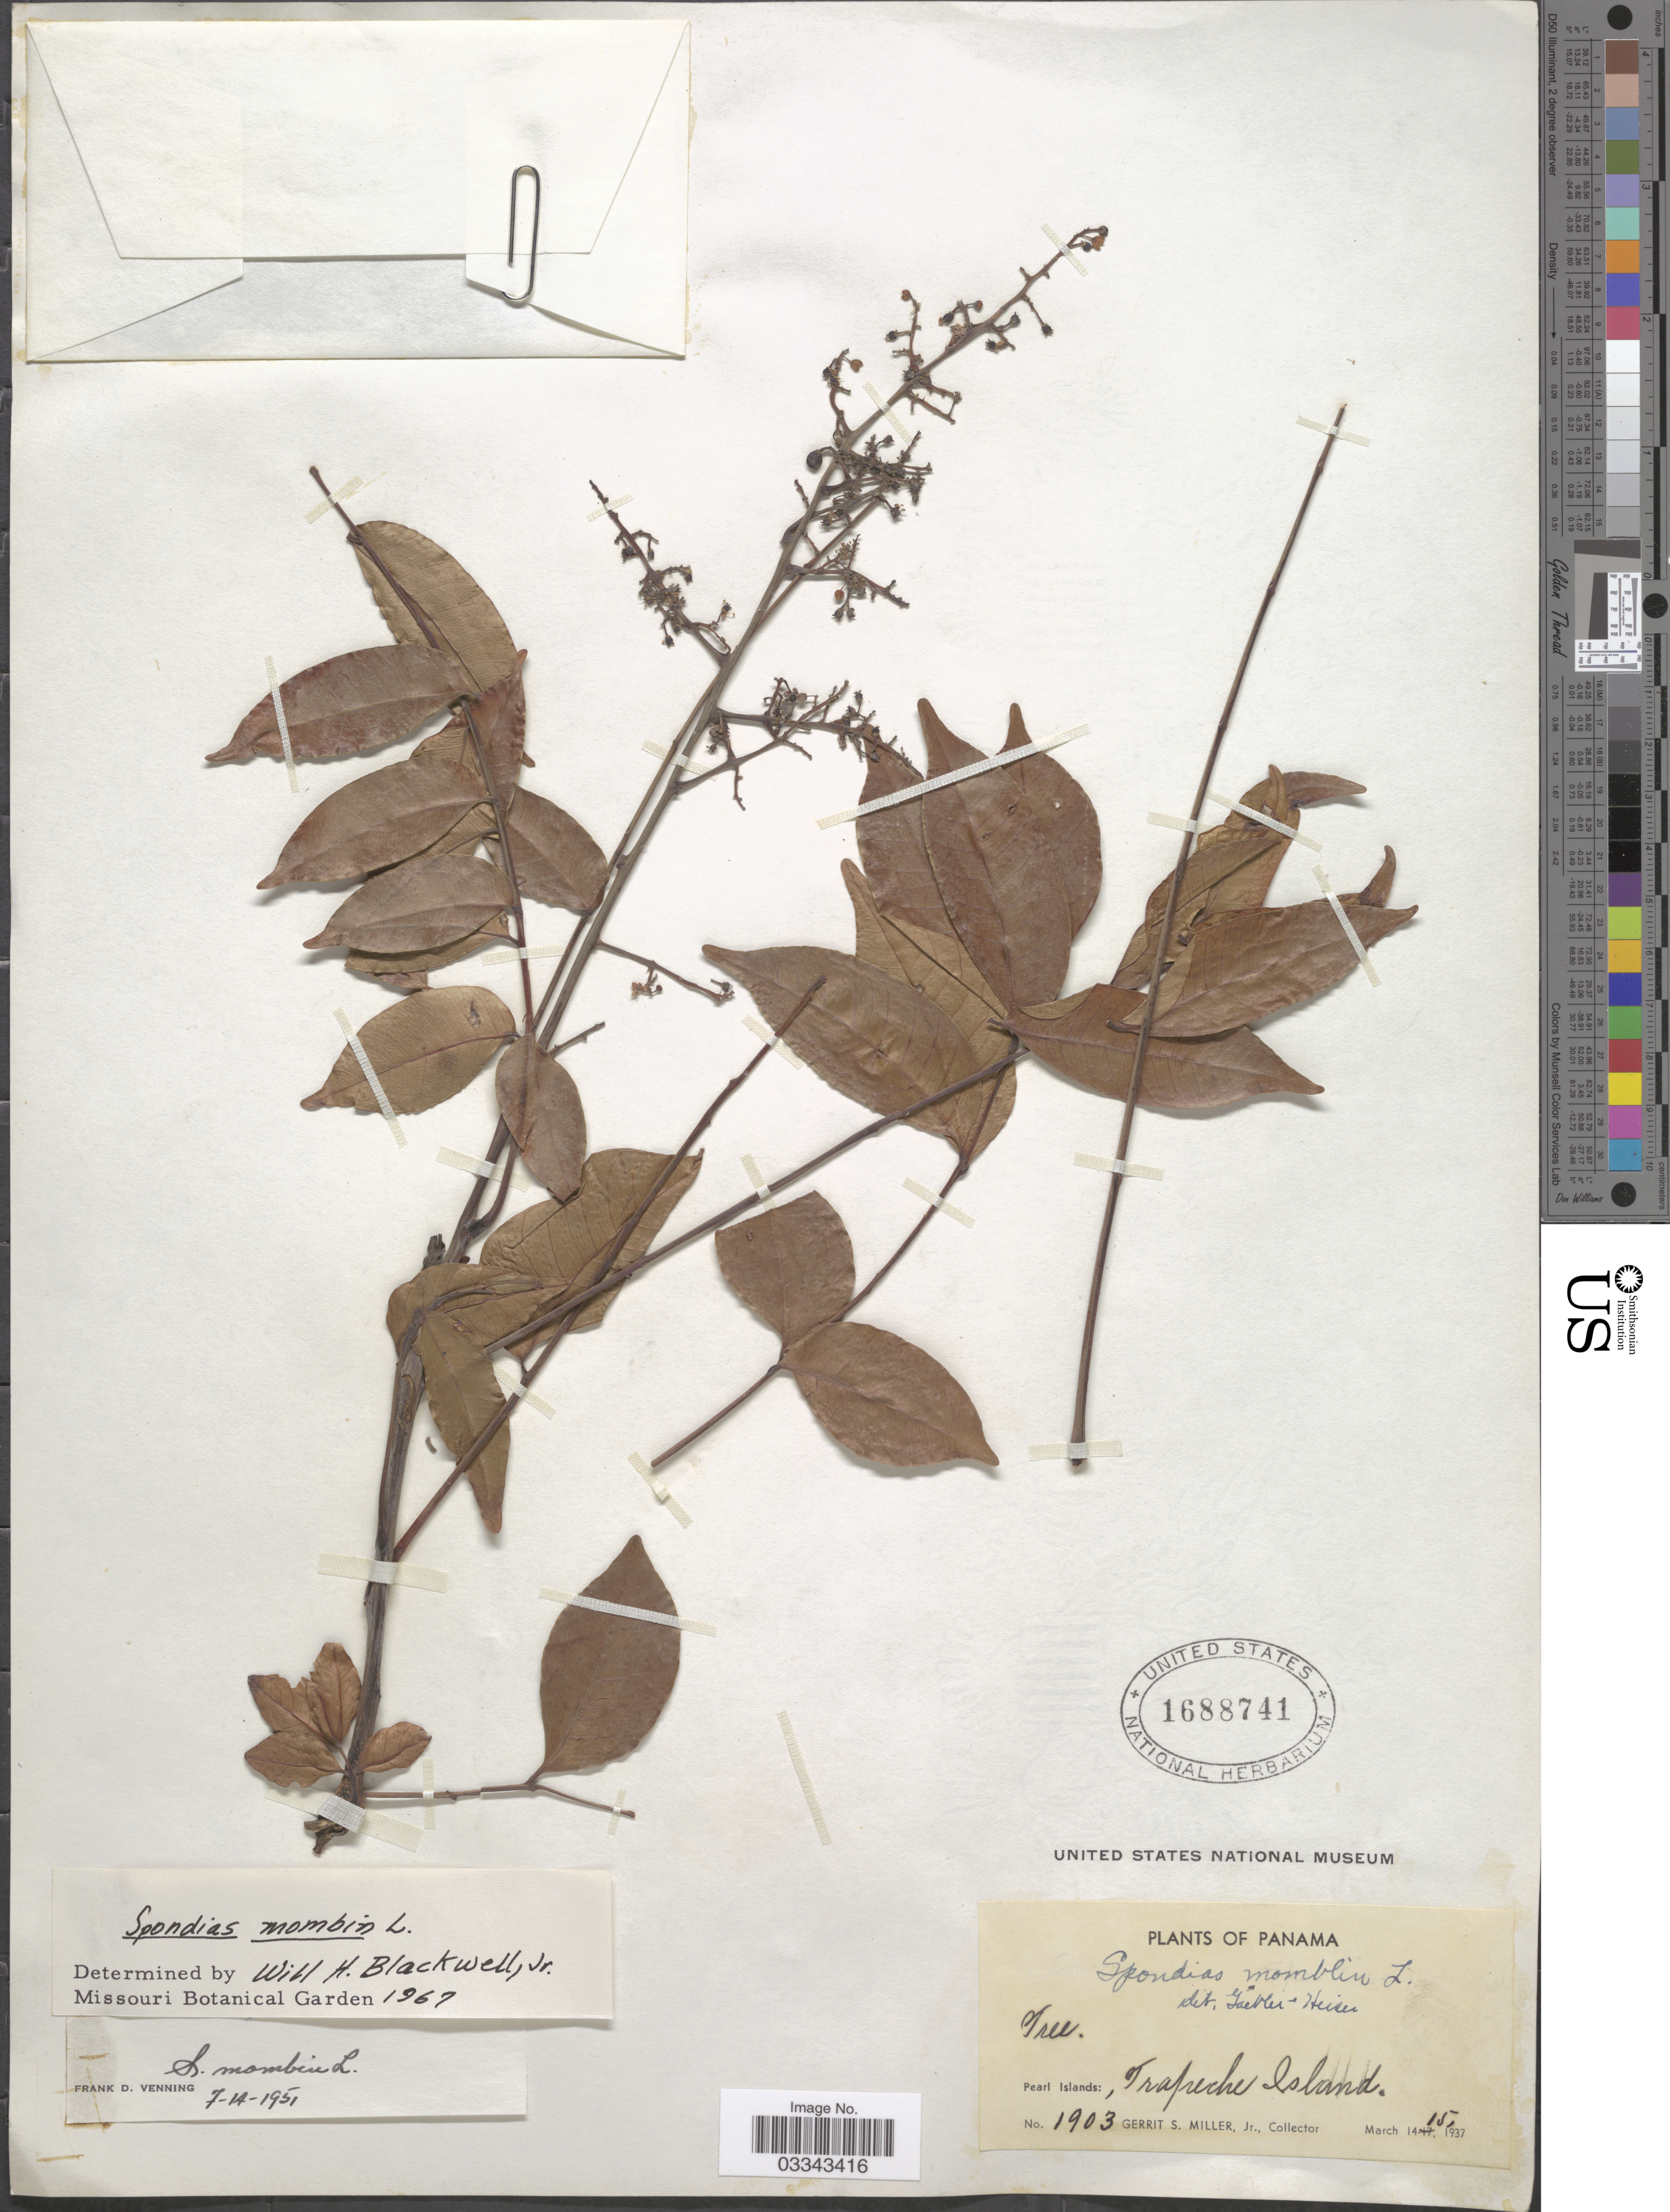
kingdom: Plantae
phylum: Tracheophyta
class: Magnoliopsida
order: Sapindales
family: Anacardiaceae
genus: Spondias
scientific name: Spondias mombin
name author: L.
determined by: Mitchell, John D.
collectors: G. S. Miller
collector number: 1903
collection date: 1937-03-15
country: Panama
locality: Pearl Islands: Trapeche Island.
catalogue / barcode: US 1688741